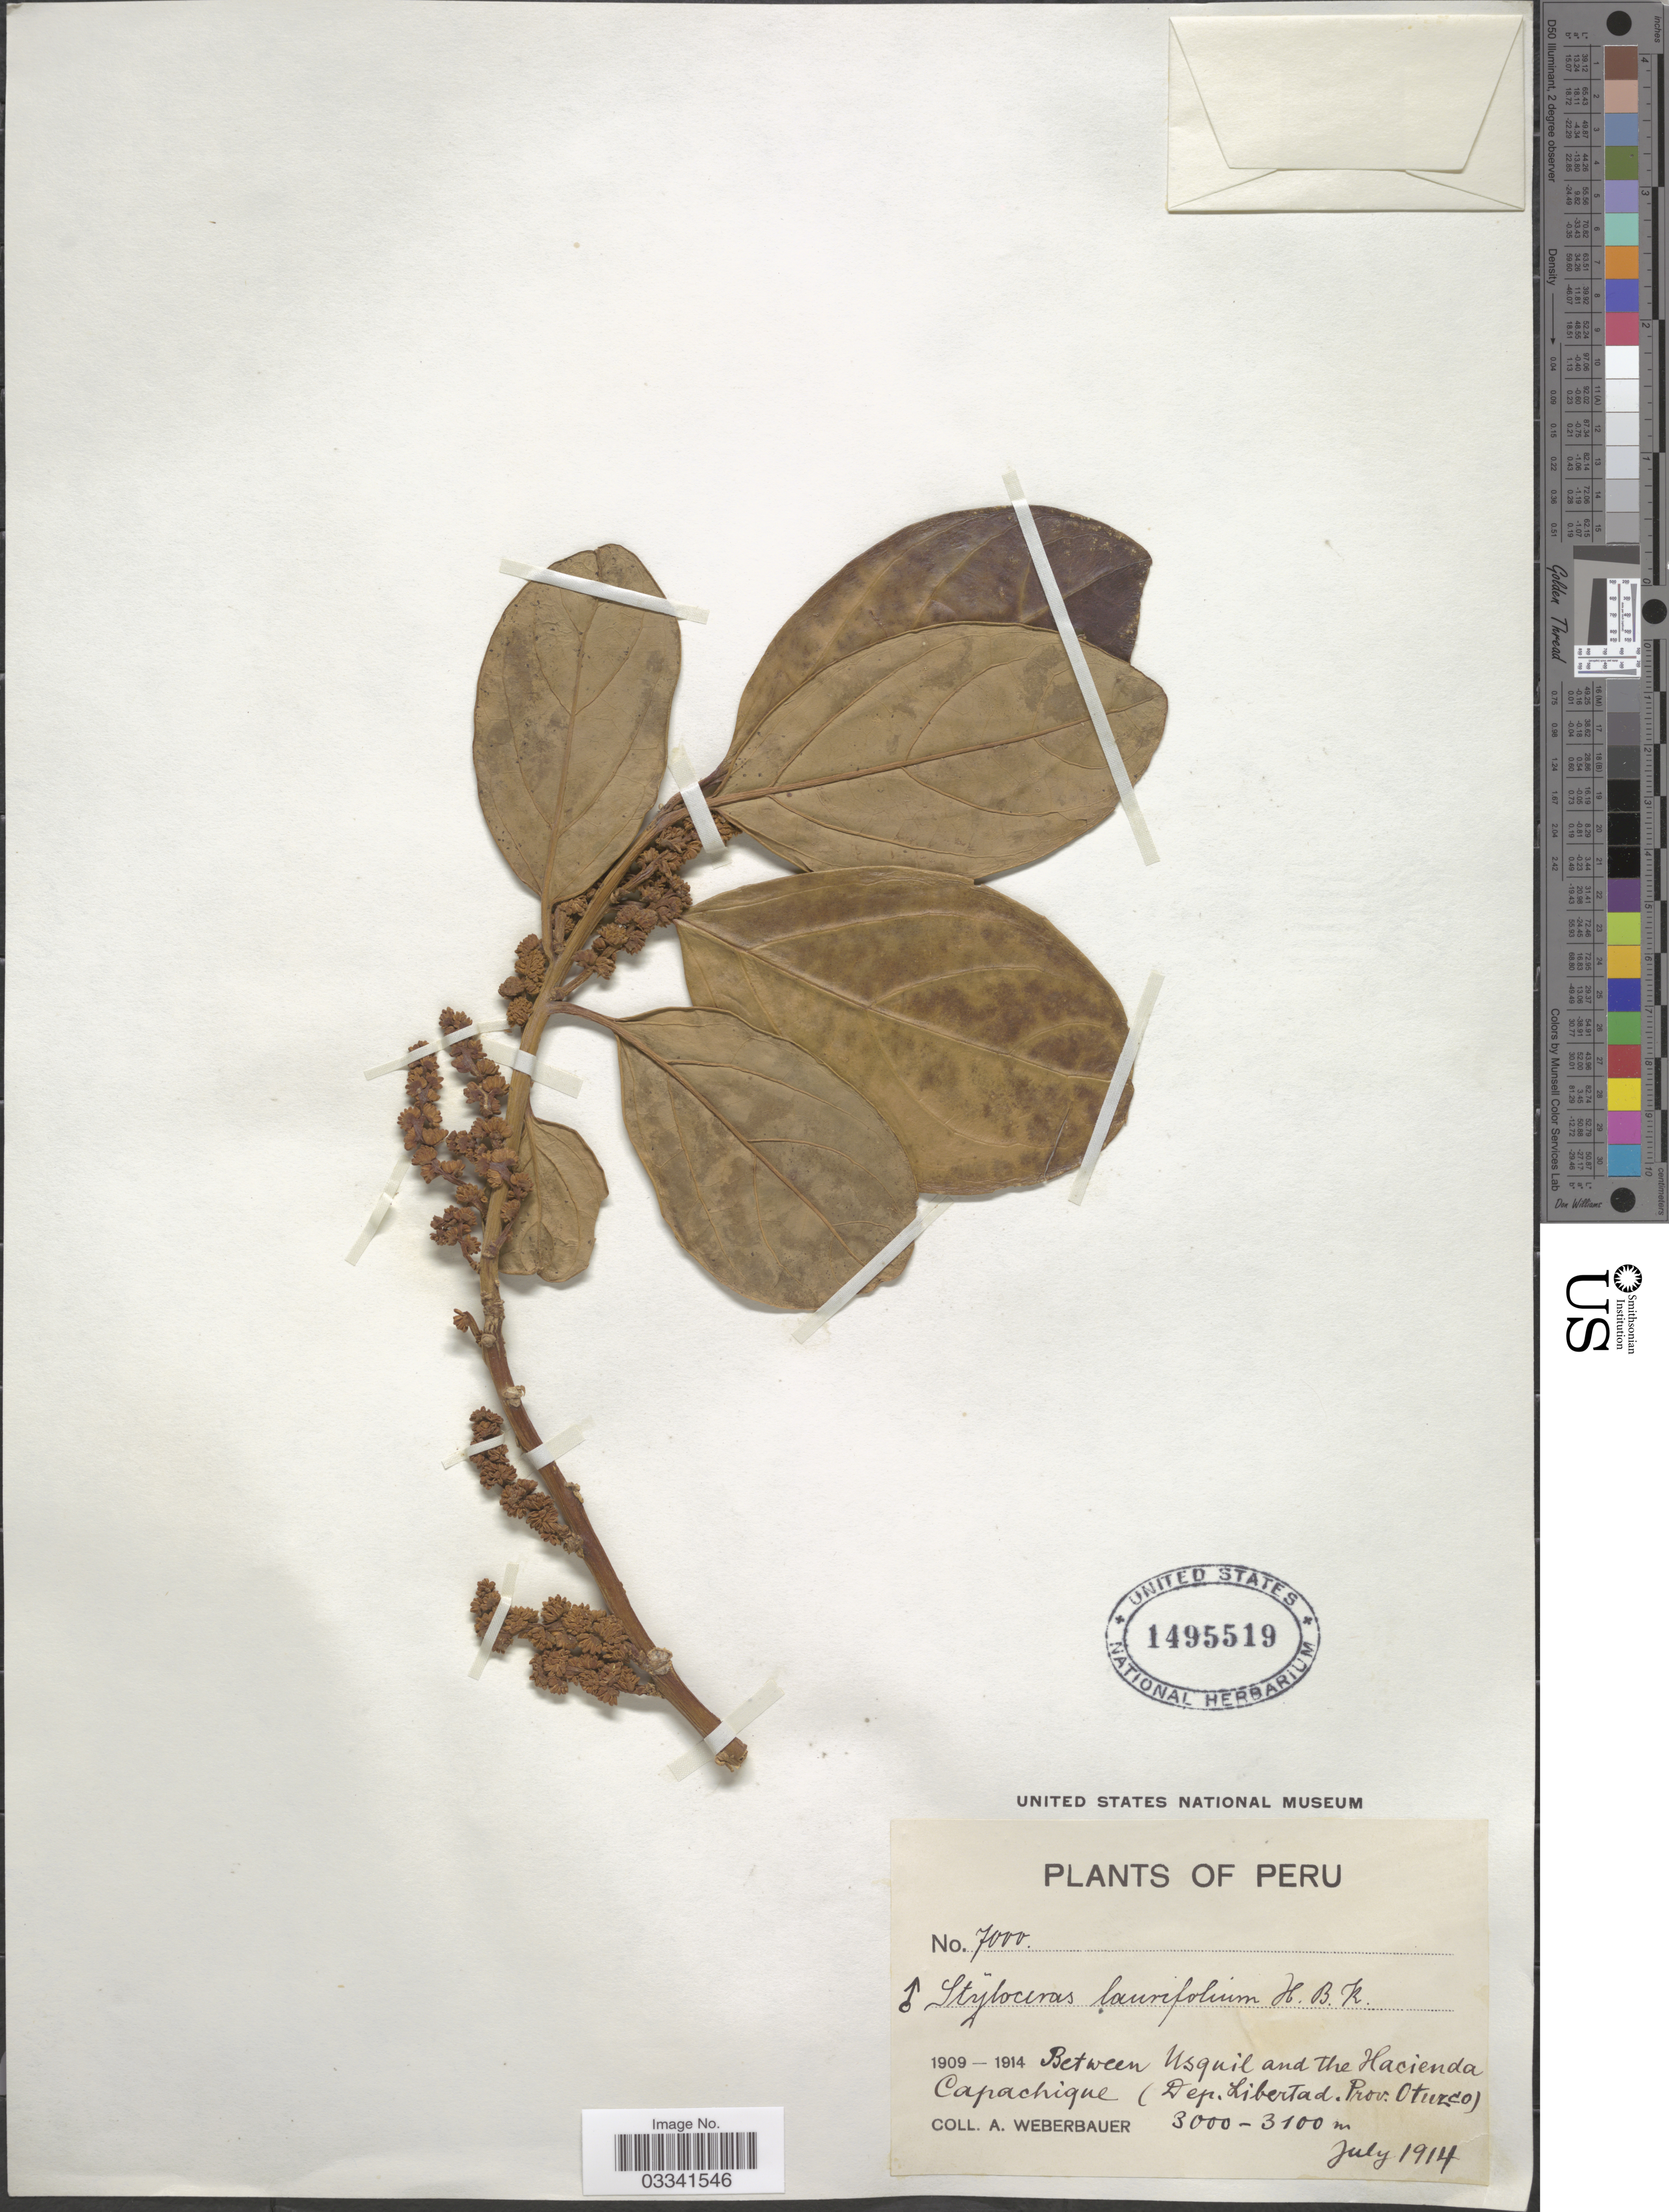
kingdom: Plantae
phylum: Tracheophyta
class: Magnoliopsida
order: Buxales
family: Buxaceae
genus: Styloceras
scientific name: Styloceras laurifolium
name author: (Willd.) Kunth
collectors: A. Weberbauer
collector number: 7000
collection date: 1914-07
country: Peru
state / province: La Libertad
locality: Between Usquil and the Hacienda Capachique (Dep. Libertad. Prov. Otuzco).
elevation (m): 3000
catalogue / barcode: US 1495519